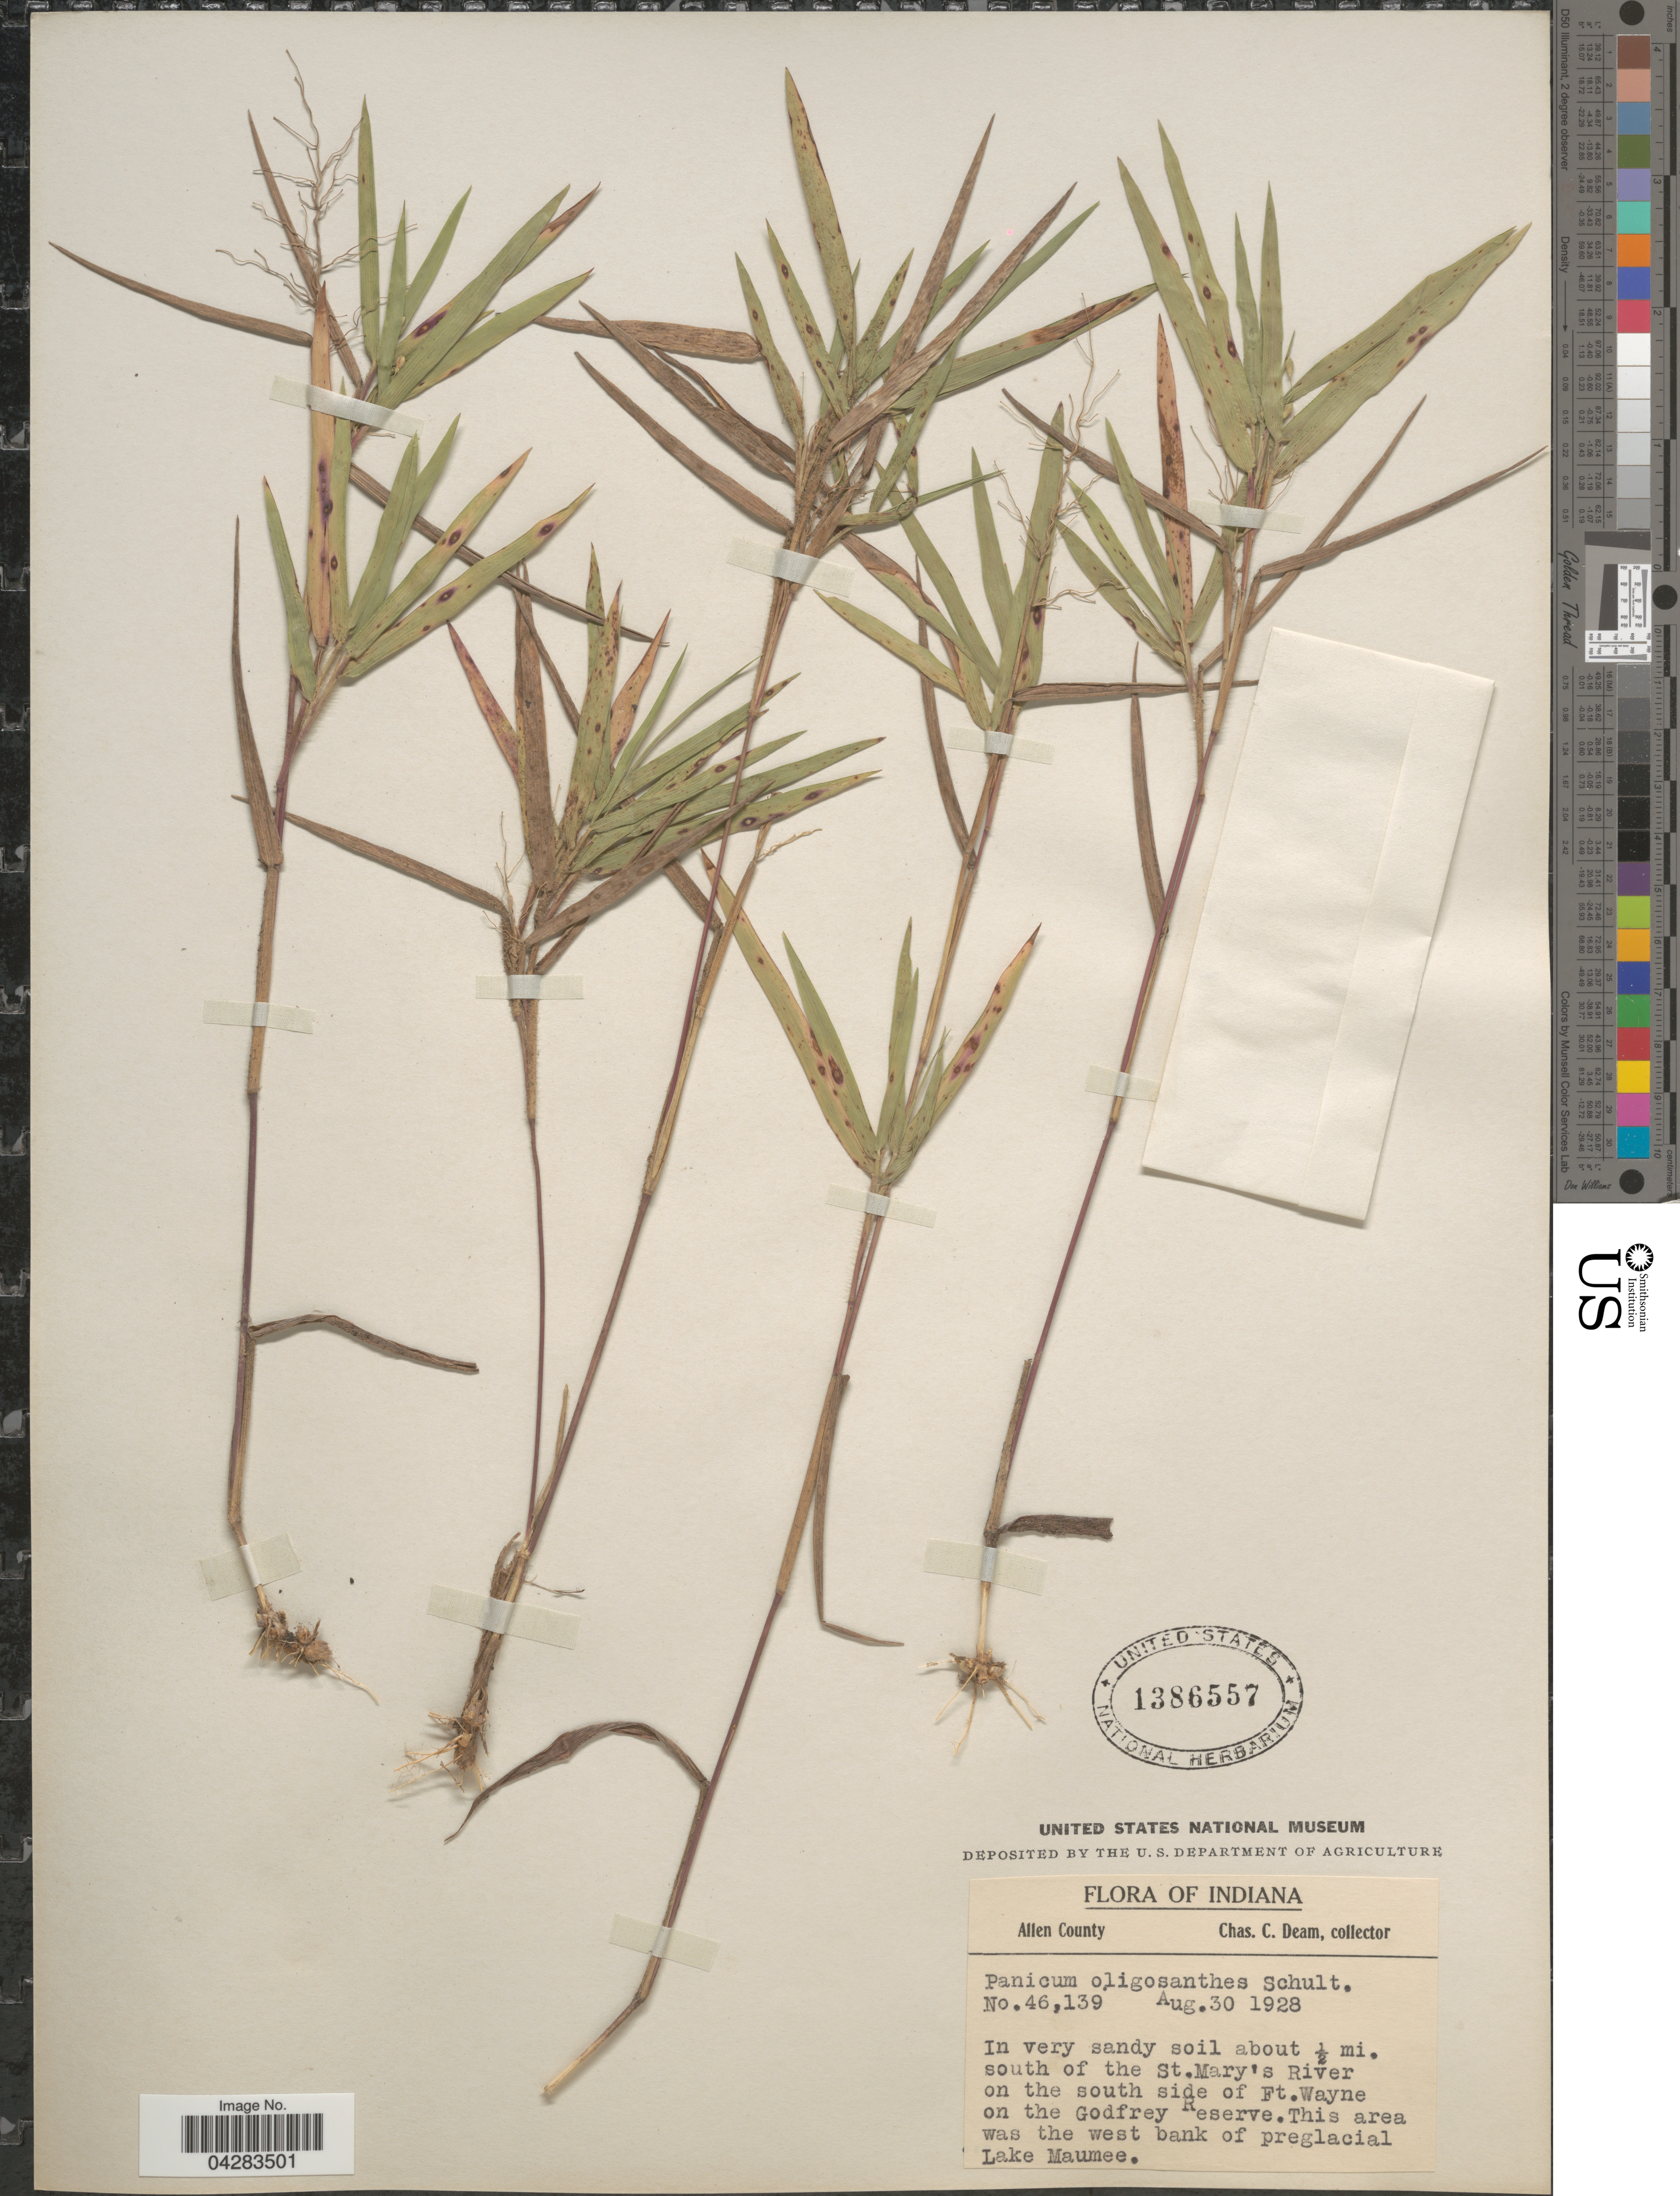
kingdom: Plantae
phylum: Tracheophyta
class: Liliopsida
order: Poales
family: Poaceae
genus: Dichanthelium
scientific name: Dichanthelium oligosanthes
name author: (Schult.) Gould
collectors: C. C. Deam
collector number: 46139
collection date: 1928-08-30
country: United States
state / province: Indiana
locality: Allen County. About ½ mi. south of the St. Mary's River on the south side of Ft. Wayne on the Godfrey Reserve. This area was the west bank of preglacial Lake Maumee.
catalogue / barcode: US 1386557